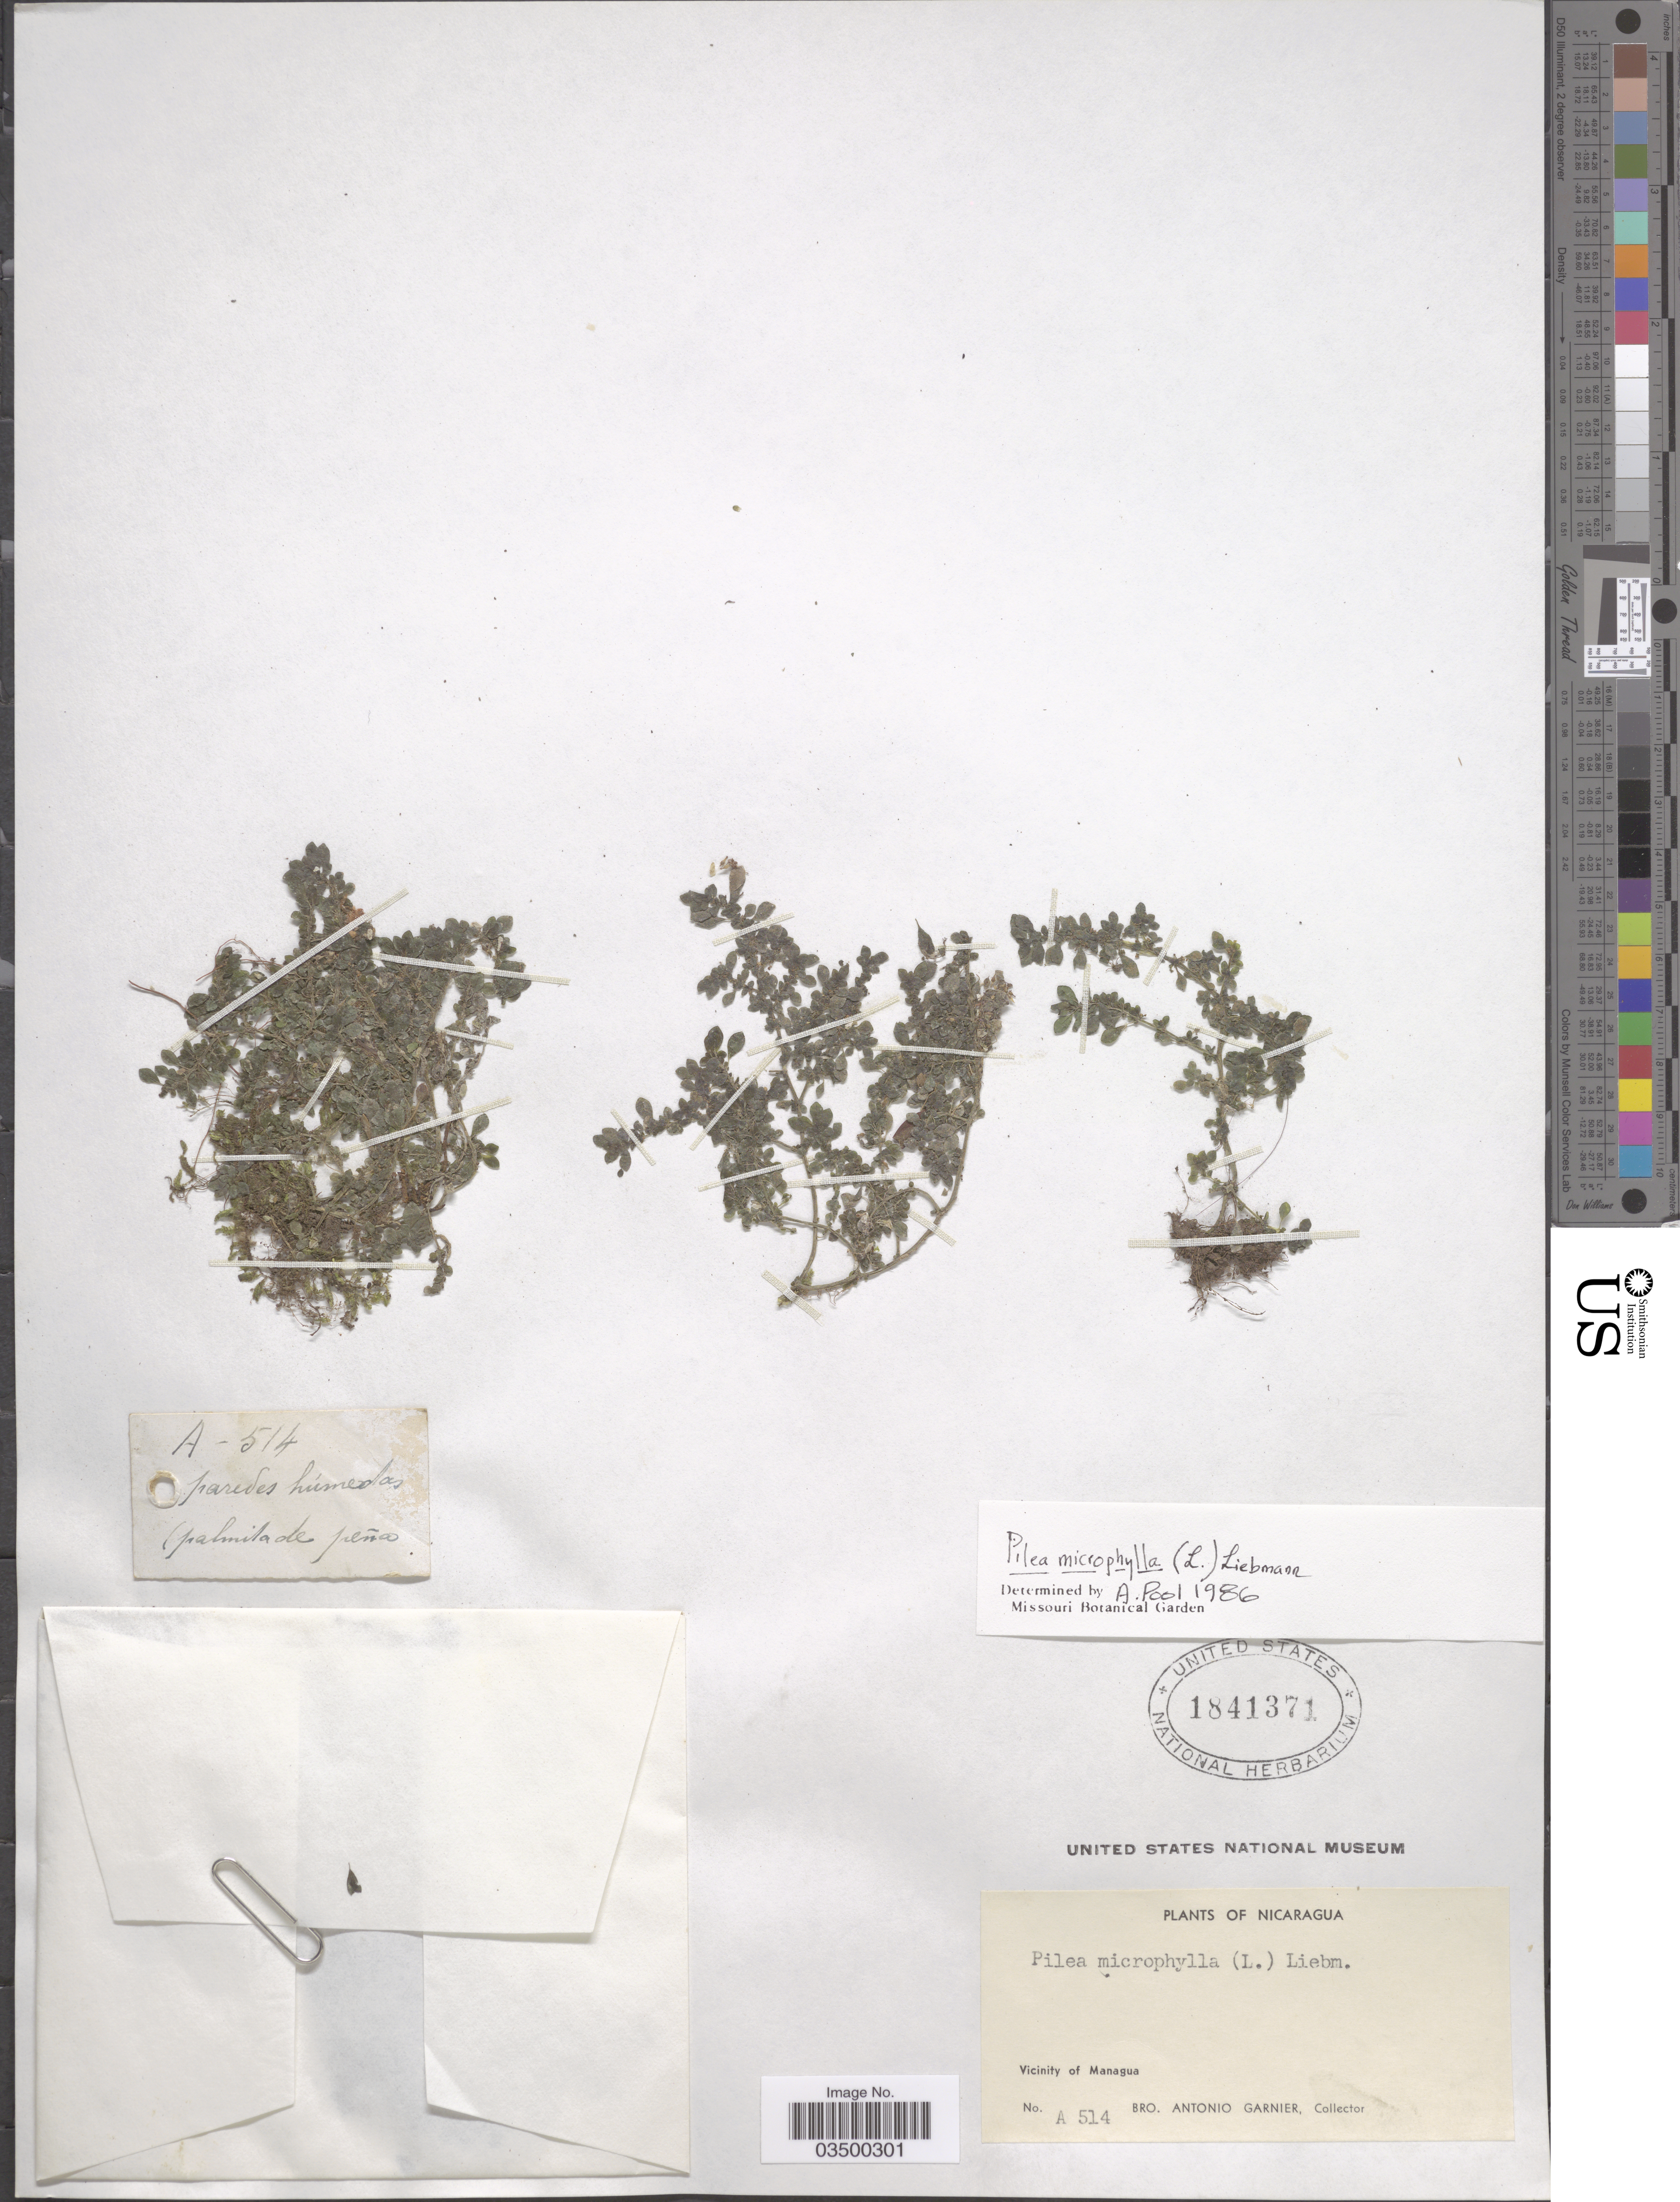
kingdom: Plantae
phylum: Tracheophyta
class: Magnoliopsida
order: Rosales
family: Urticaceae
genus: Pilea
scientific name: Pilea microphylla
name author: (L.) Liebm.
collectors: Bro. A. Garnier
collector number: A514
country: Nicaragua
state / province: Managua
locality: Vicinity of Managua.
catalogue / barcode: US 1841371